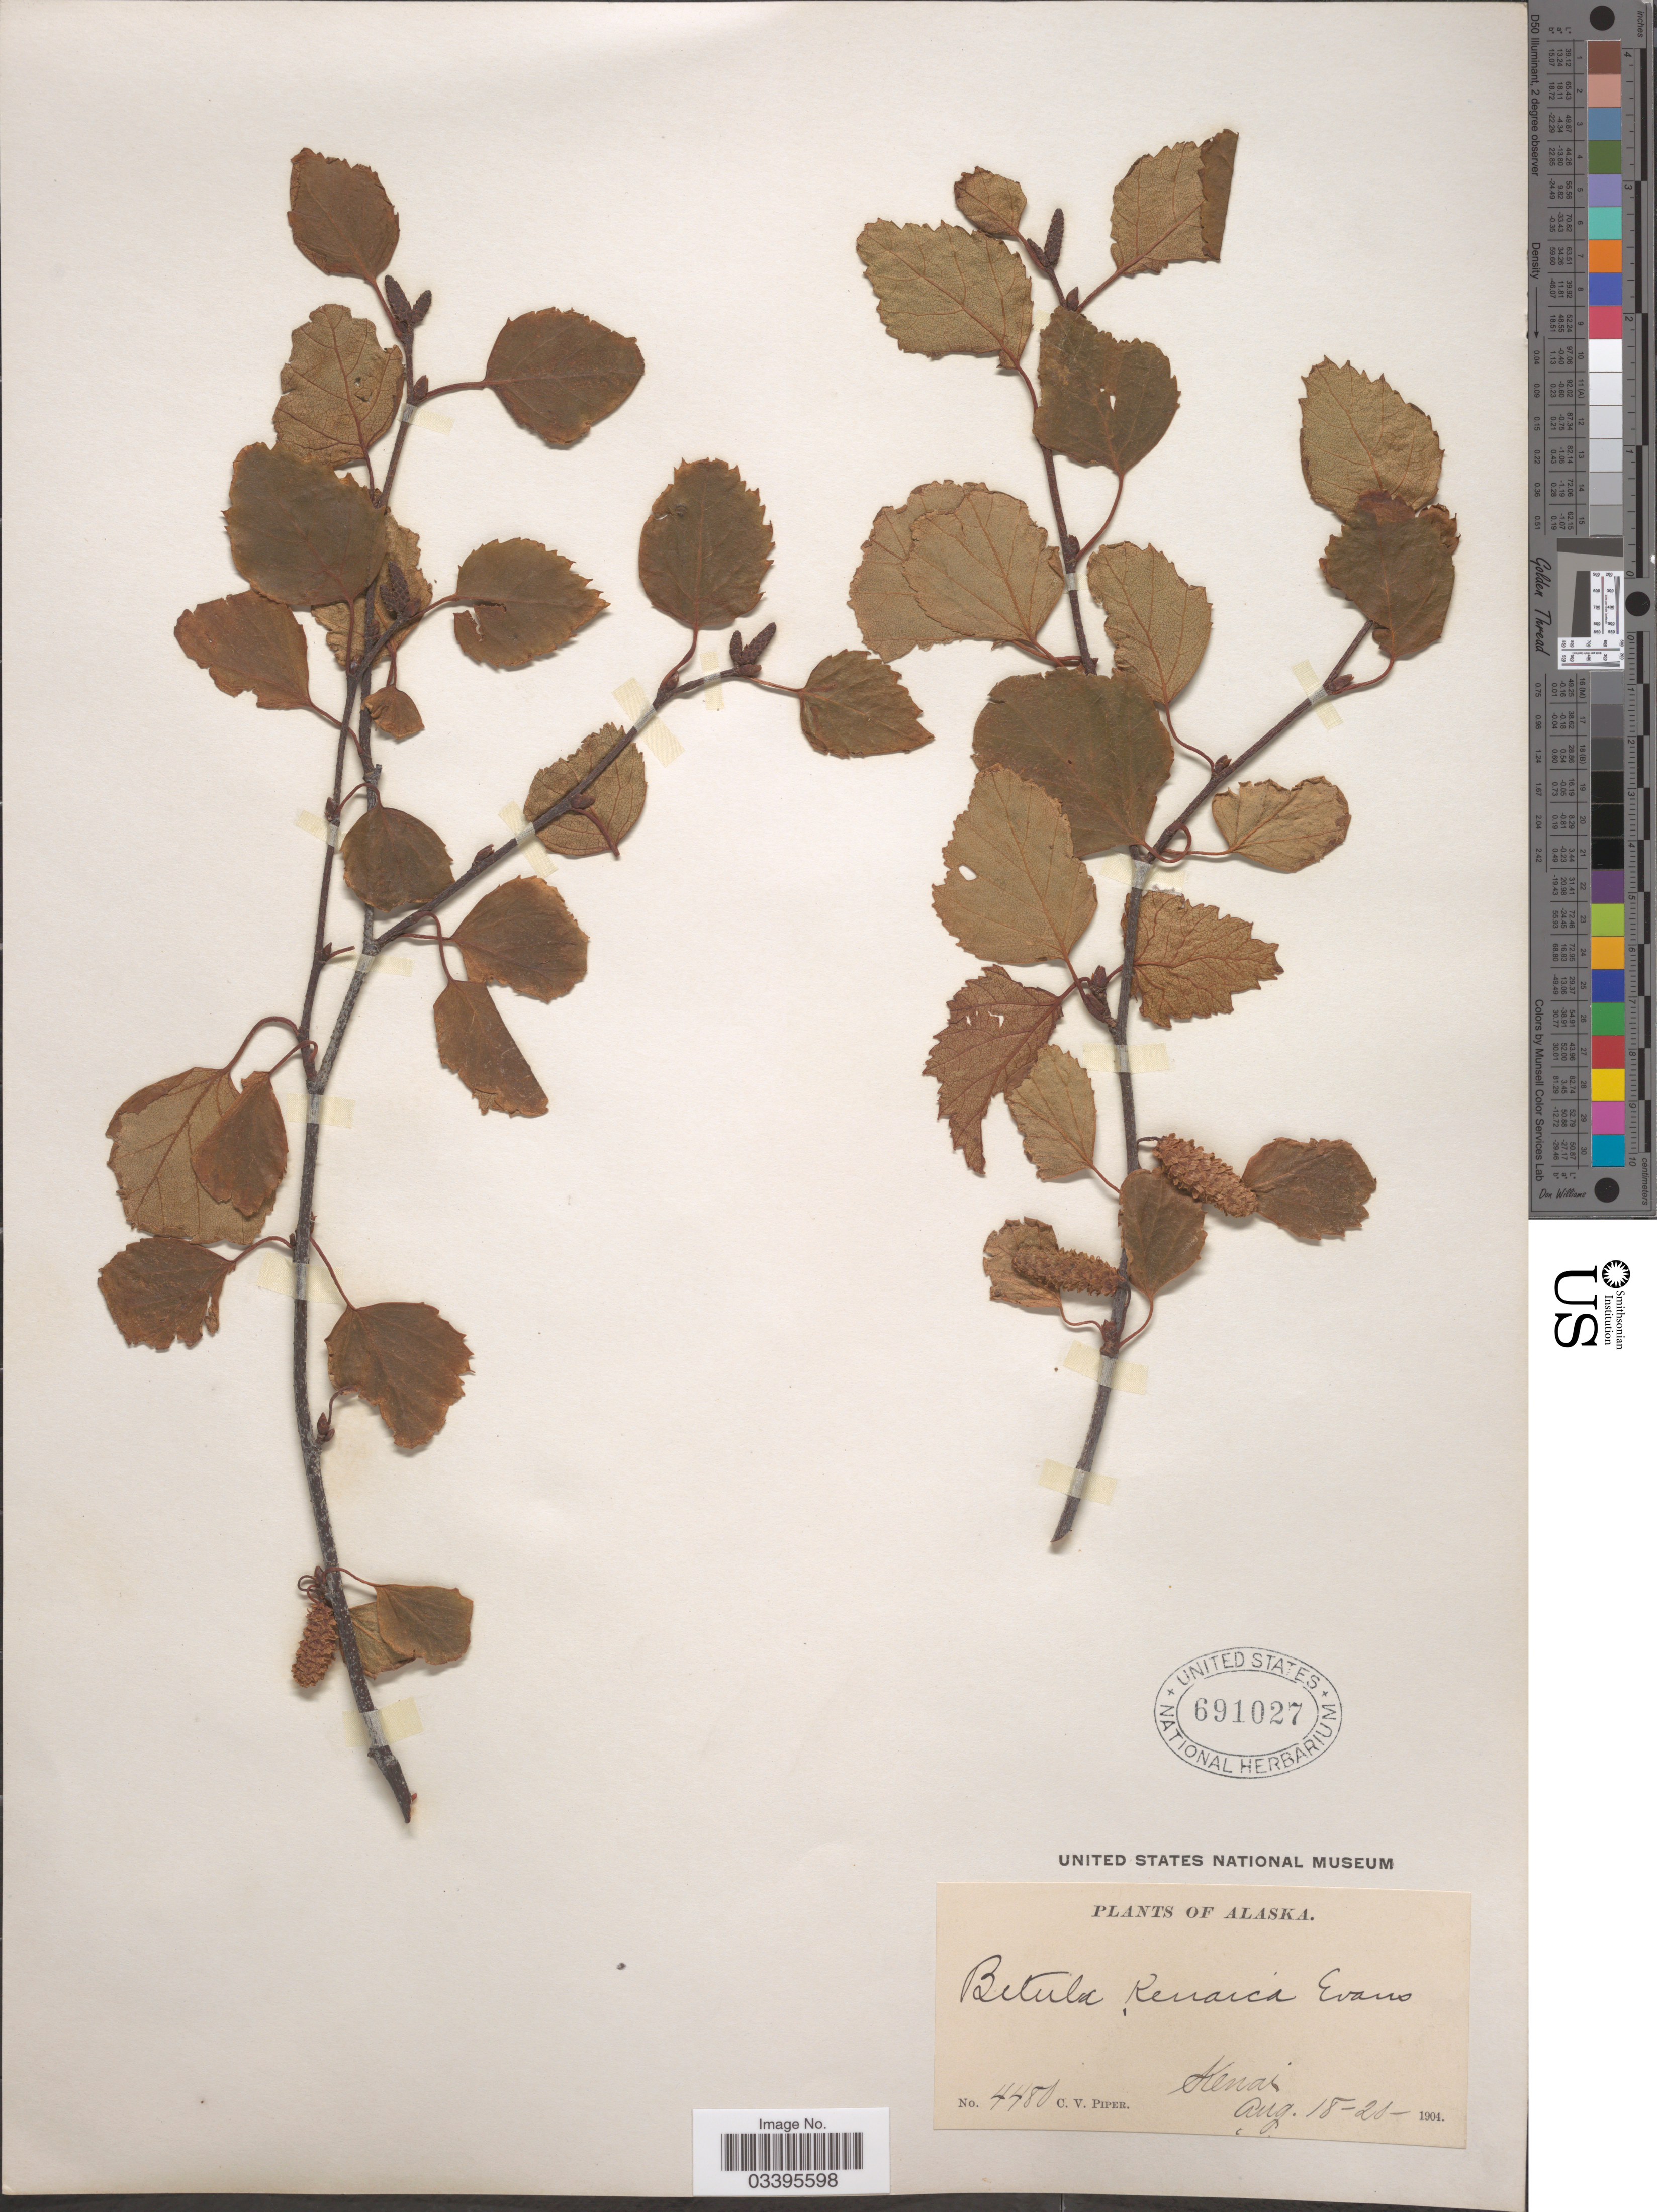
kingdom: Plantae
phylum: Tracheophyta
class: Magnoliopsida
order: Fagales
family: Betulaceae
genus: Betula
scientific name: Betula kenaica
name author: W.H. Evans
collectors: C. V. Piper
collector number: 4480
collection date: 1904-08-18/1904-08-20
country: United States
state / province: Alaska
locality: Kenai.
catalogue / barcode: US 691027